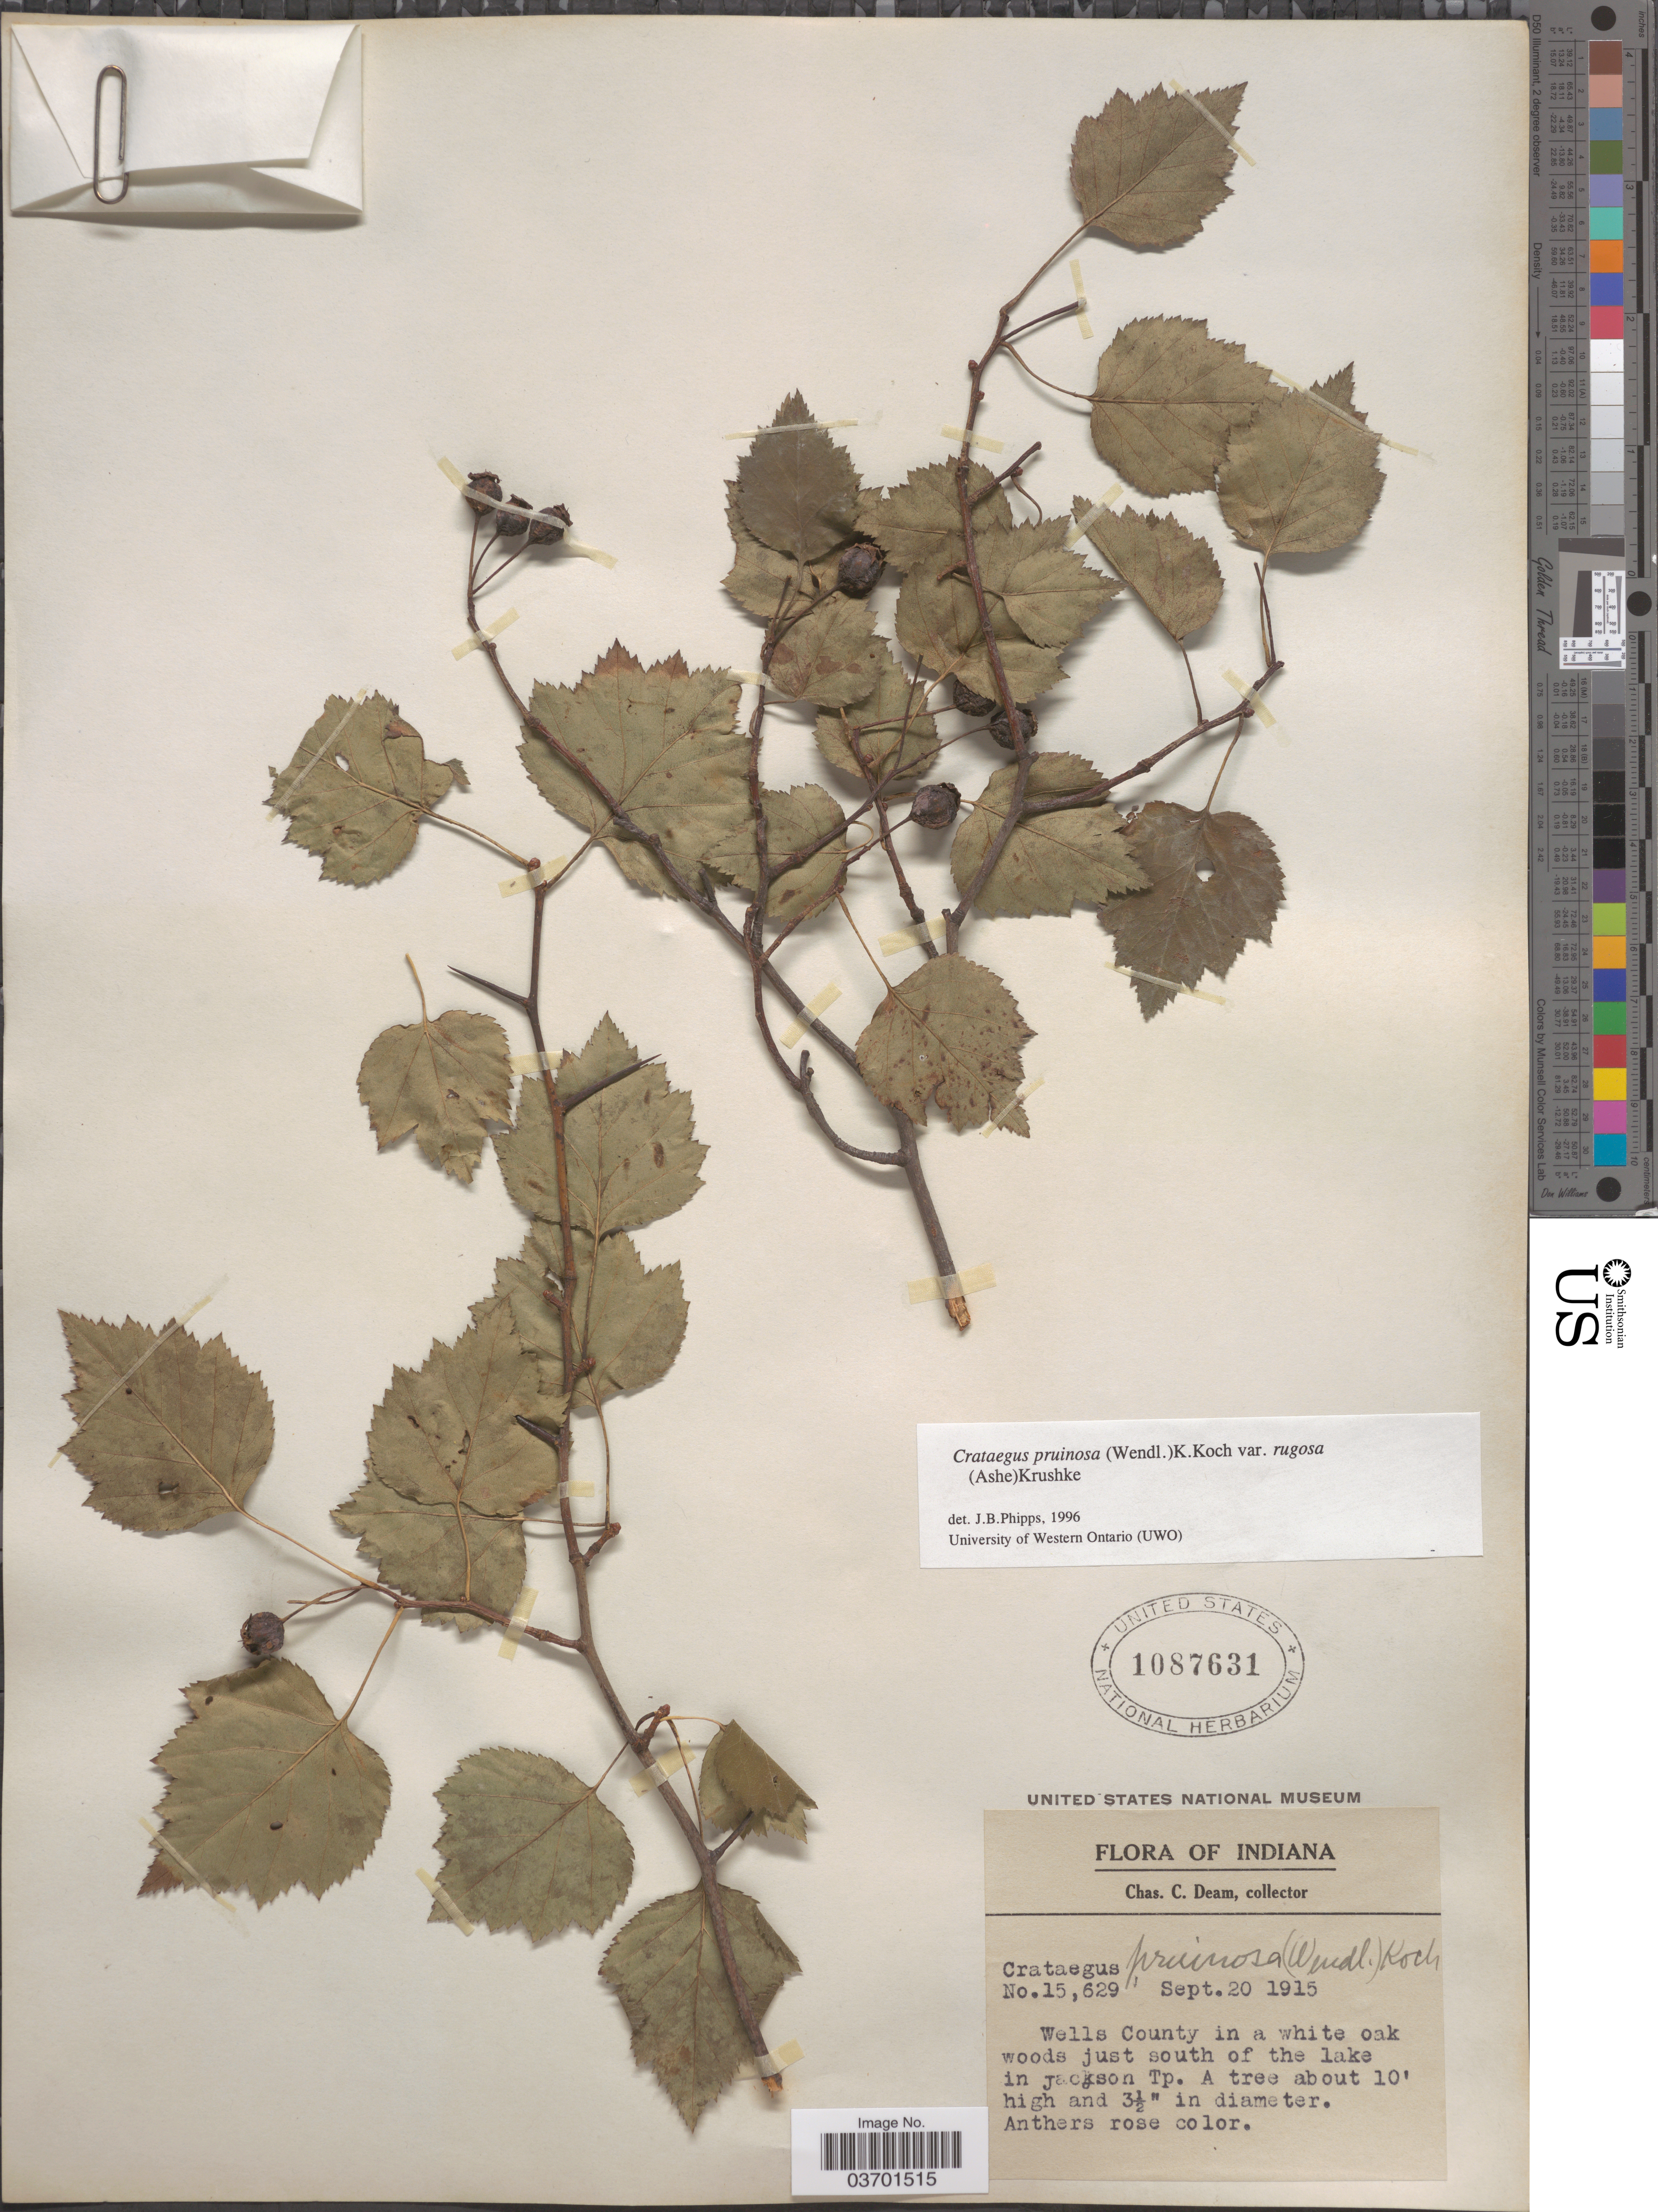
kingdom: Plantae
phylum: Tracheophyta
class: Magnoliopsida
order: Rosales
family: Rosaceae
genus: Crataegus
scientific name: Crataegus pruinosa var. rugosa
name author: (Ashe) Kruschke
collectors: C. C. Deam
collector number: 15629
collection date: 1915-09-20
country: United States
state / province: Indiana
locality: Wells County in a white oak woods just south of the lake in Jackson Tp.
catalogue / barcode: US 1087631